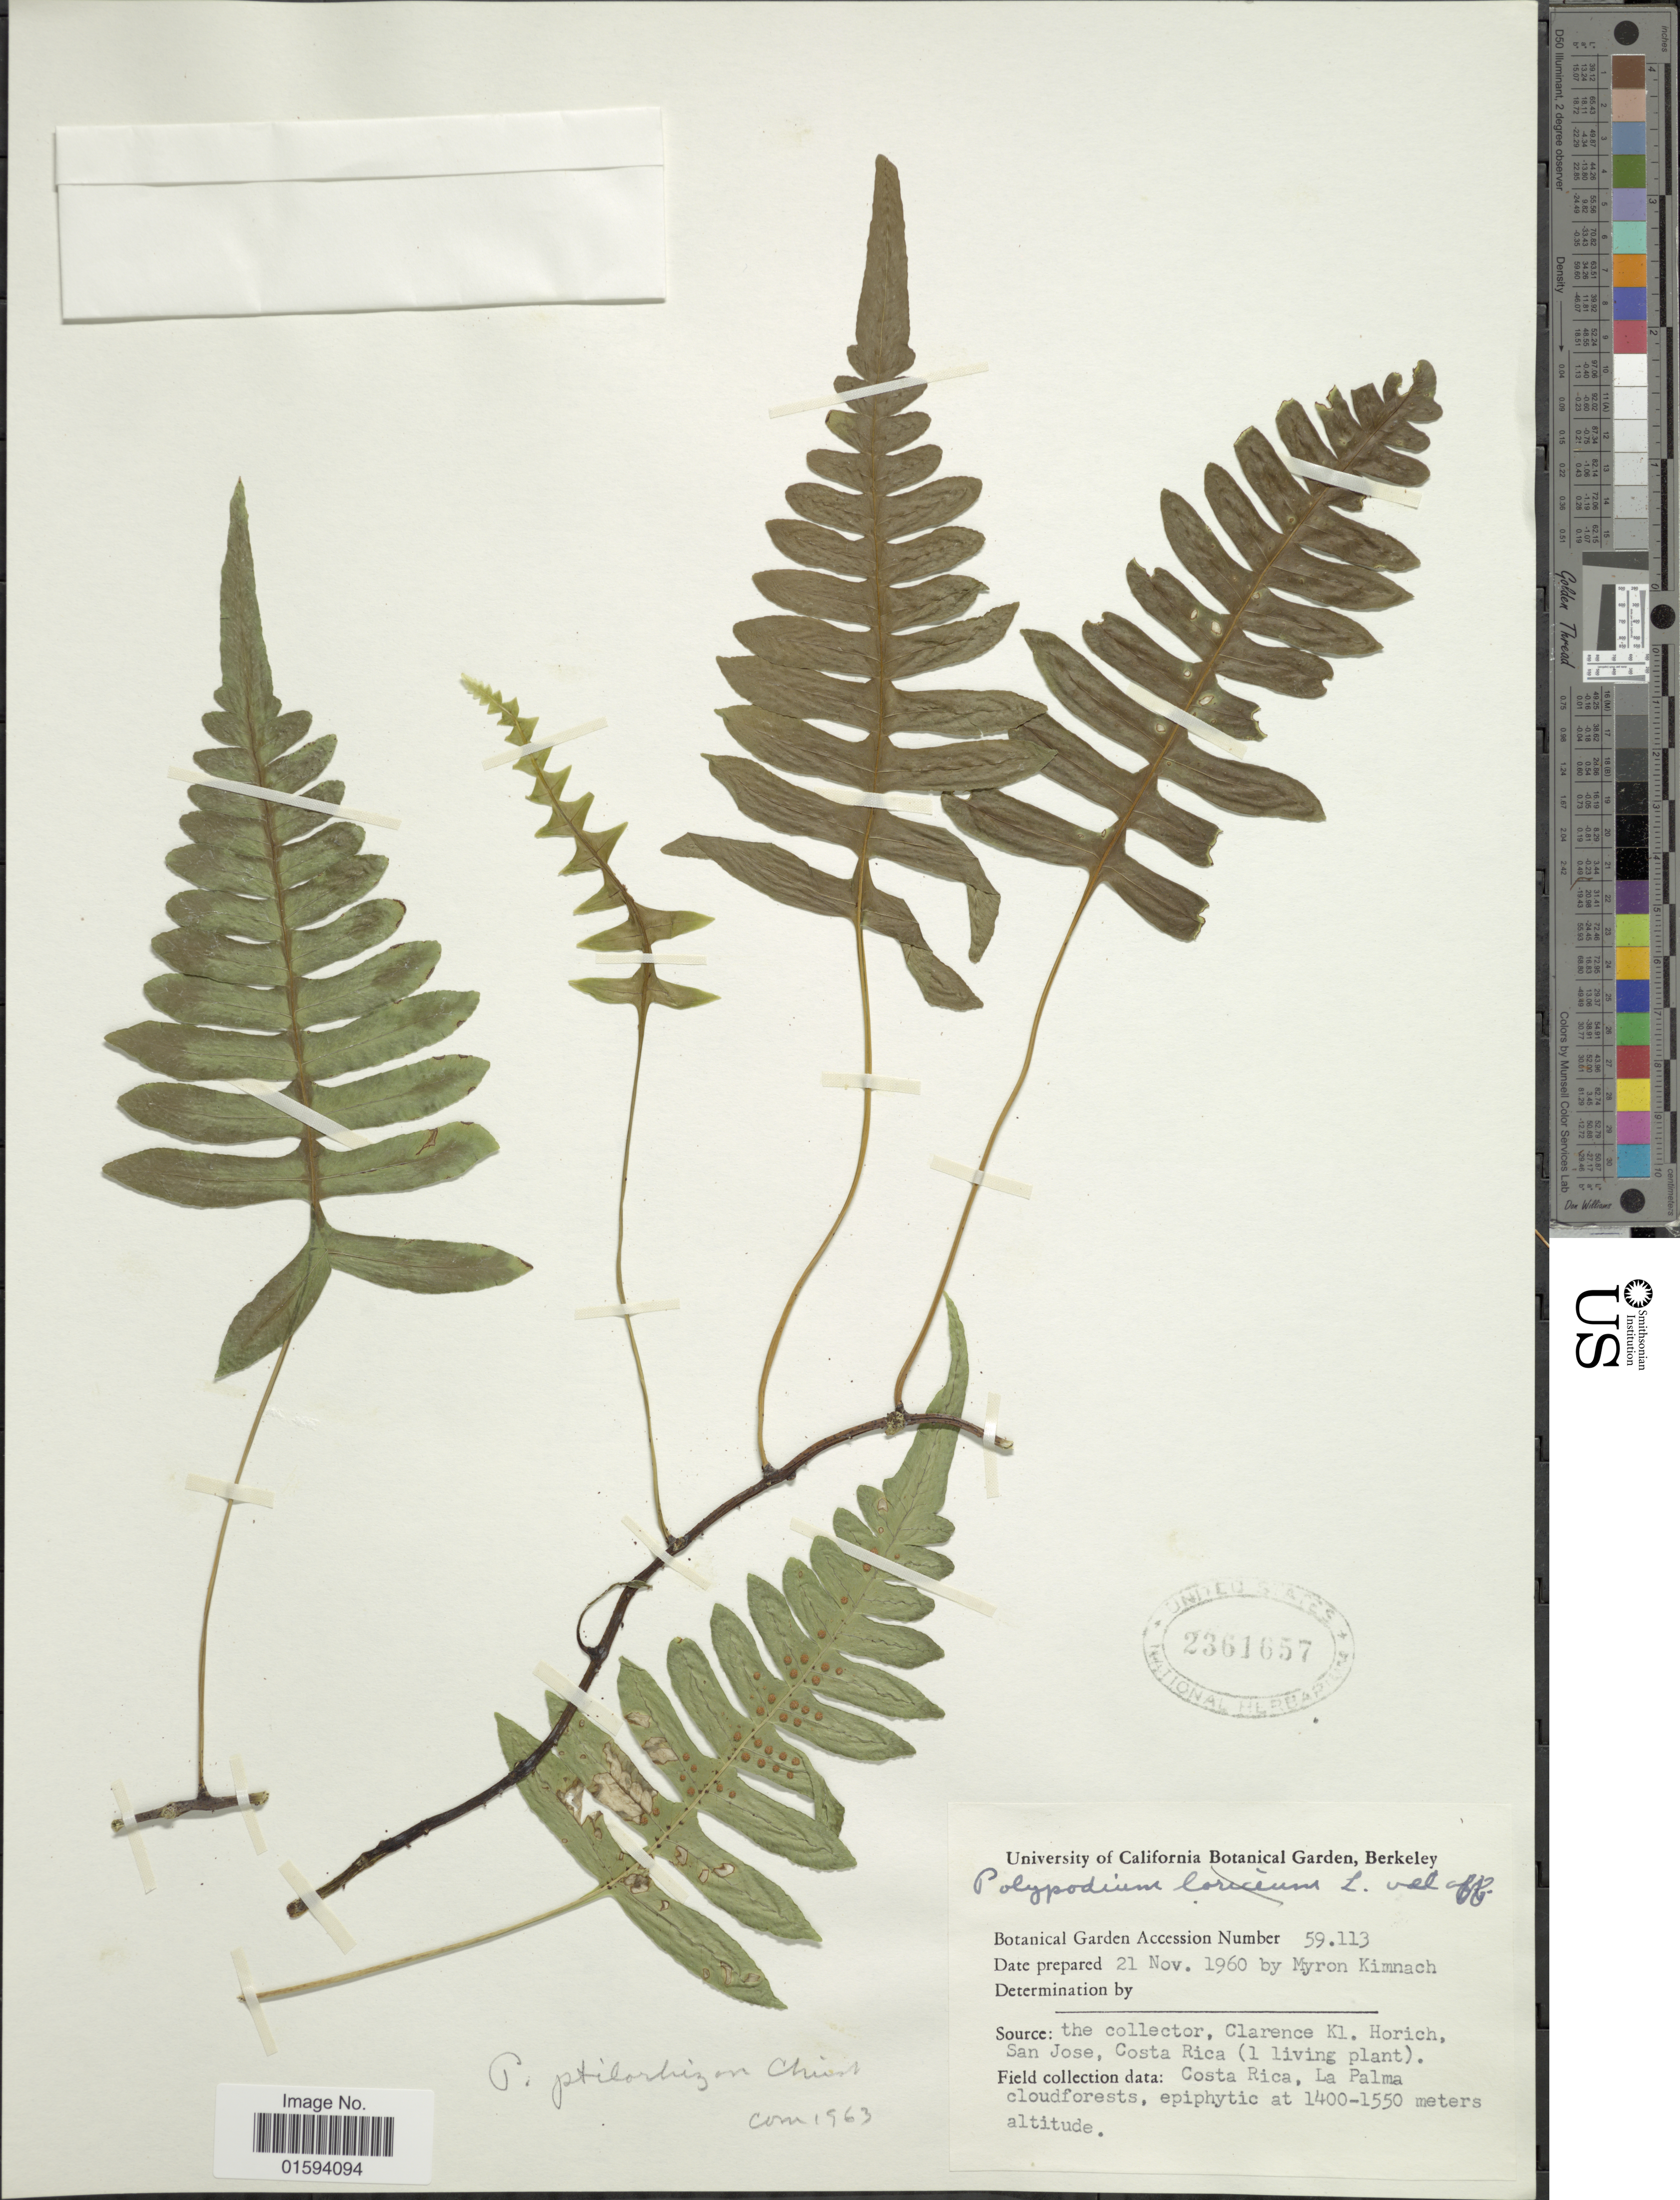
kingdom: Plantae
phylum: Tracheophyta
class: Polypodiopsida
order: Polypodiales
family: Polypodiaceae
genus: Polypodium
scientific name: Polypodium ptilorhizon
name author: Christ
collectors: M. W. Kimnach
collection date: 1960-11-21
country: United States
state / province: California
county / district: Alameda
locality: University of California Botanical Garden, Berkeley, Accession Number 59.113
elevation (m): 1400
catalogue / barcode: US 2361657